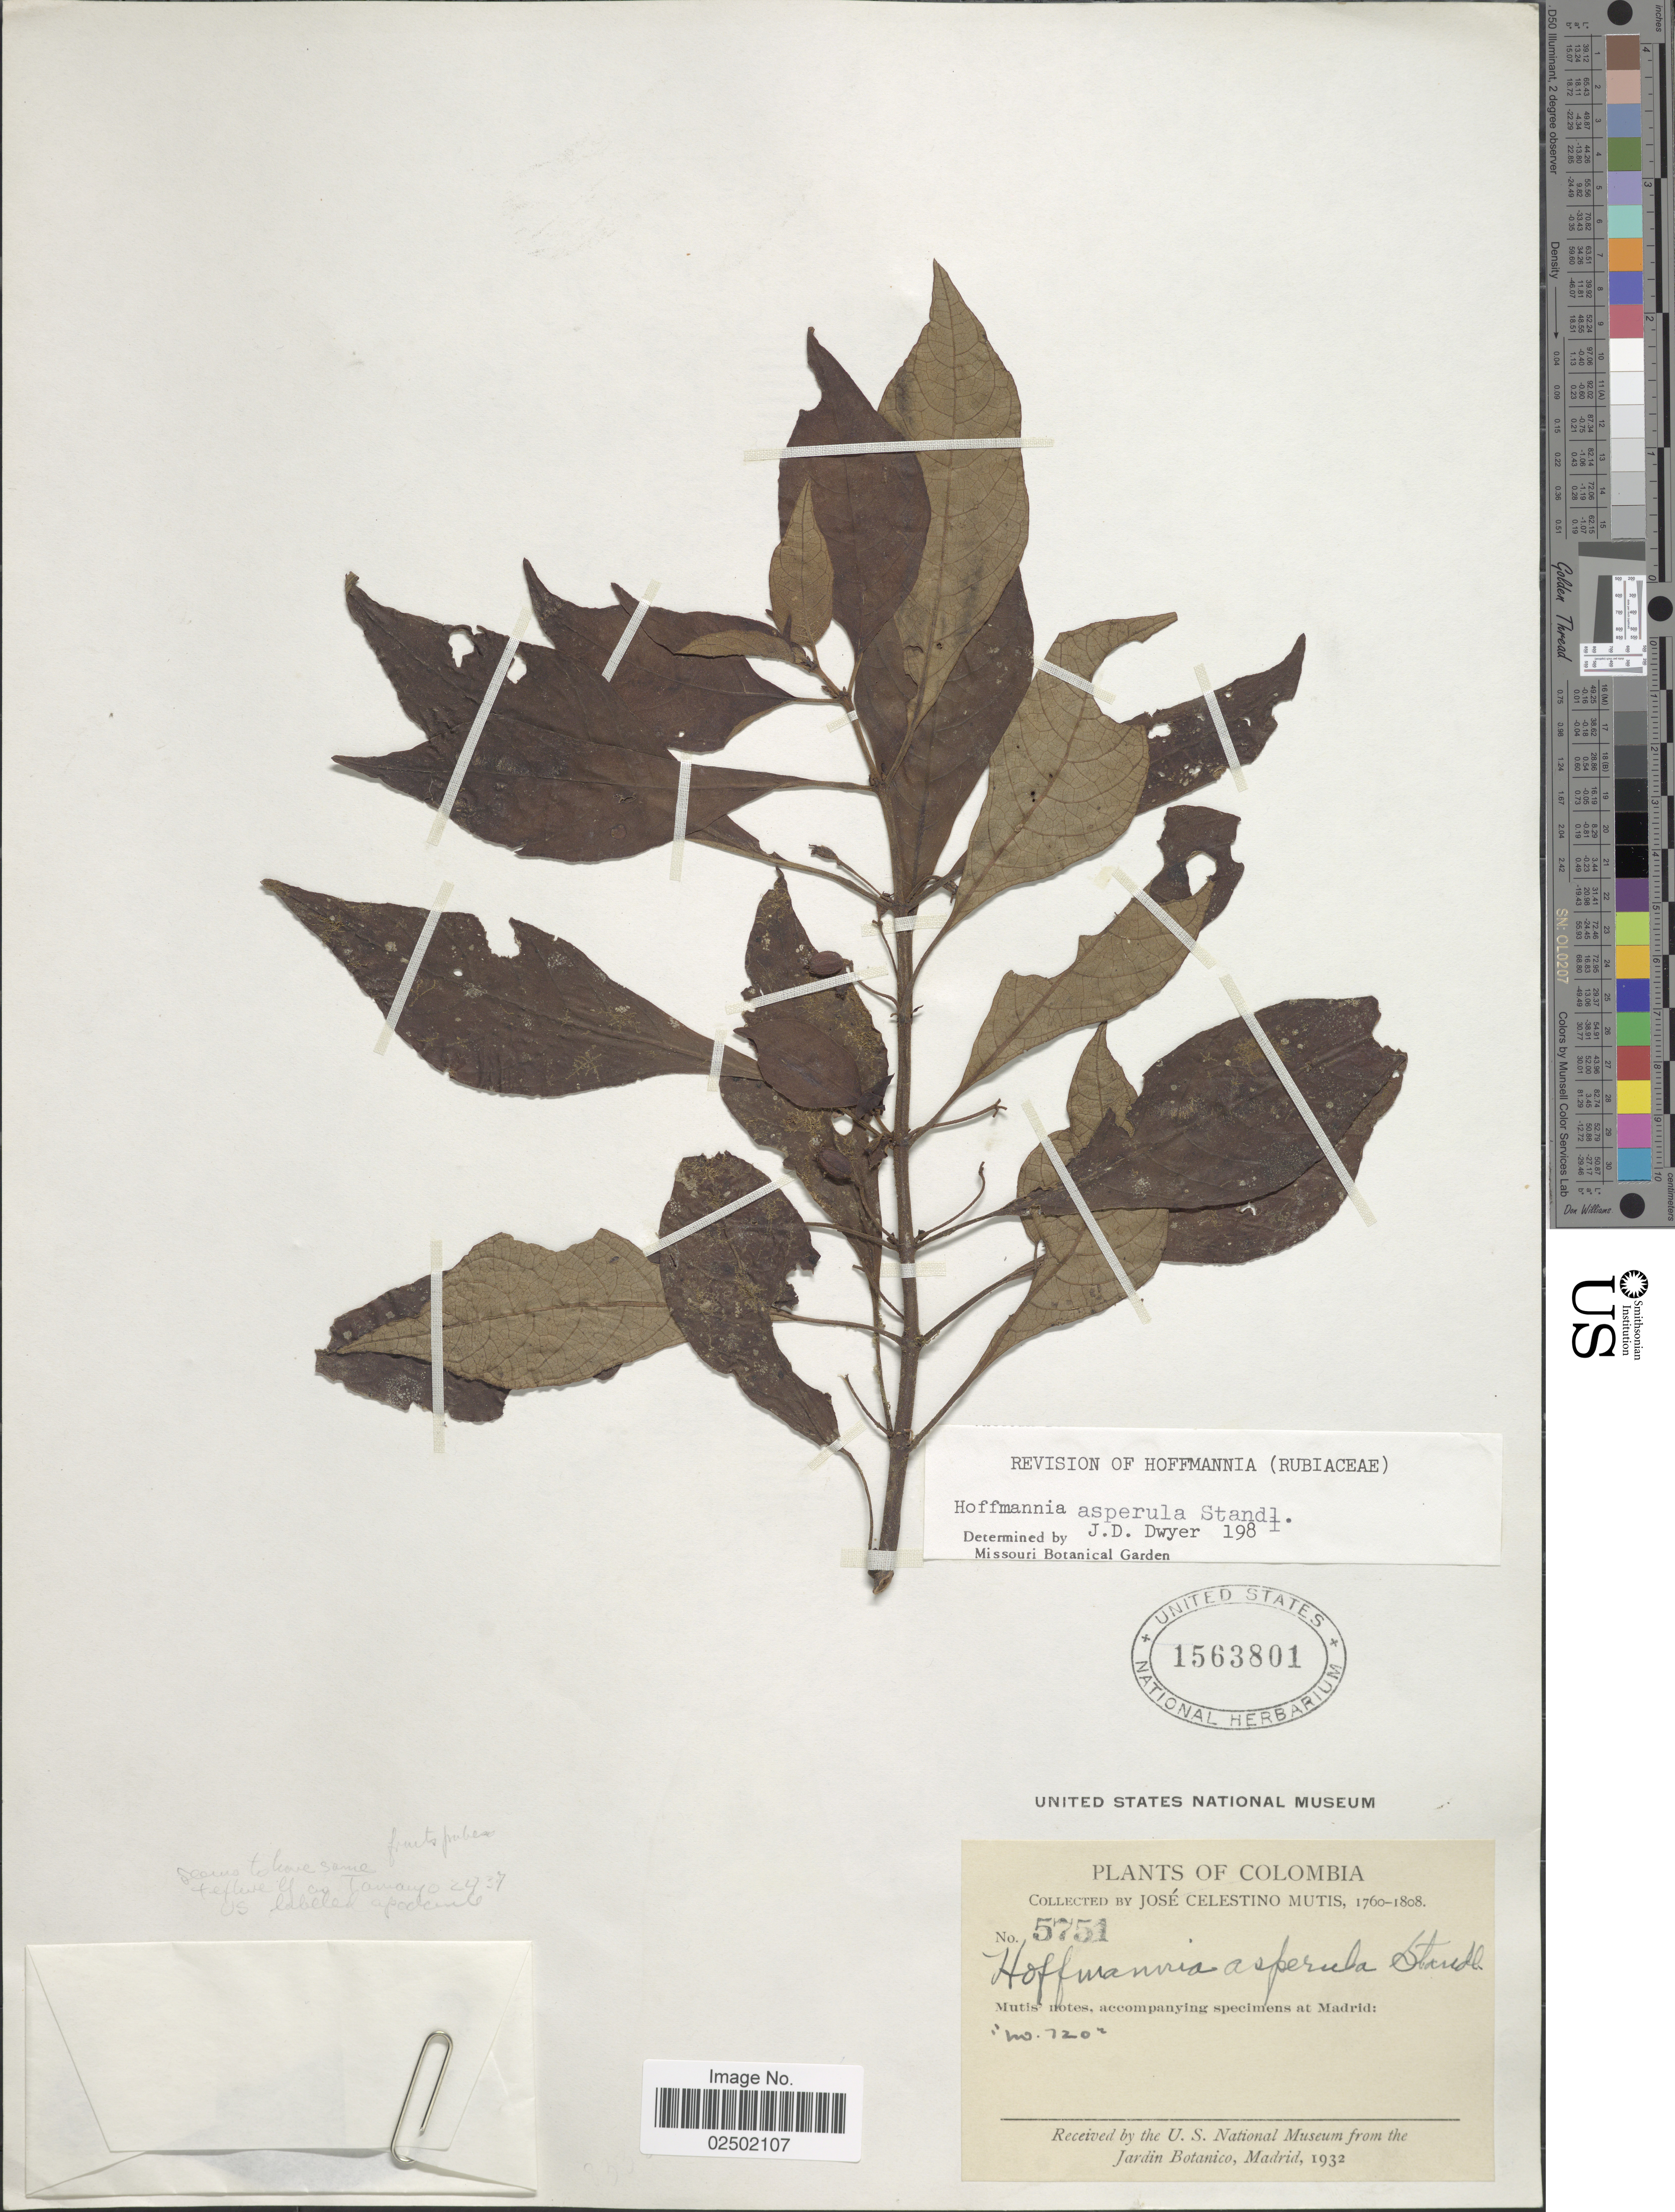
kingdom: Plantae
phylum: Tracheophyta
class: Magnoliopsida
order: Gentianales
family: Rubiaceae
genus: Hoffmannia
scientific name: Hoffmannia asperula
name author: Standl.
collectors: J. C. B. Mutis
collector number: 5751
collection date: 1760/1808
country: Colombia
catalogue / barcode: US 1563801